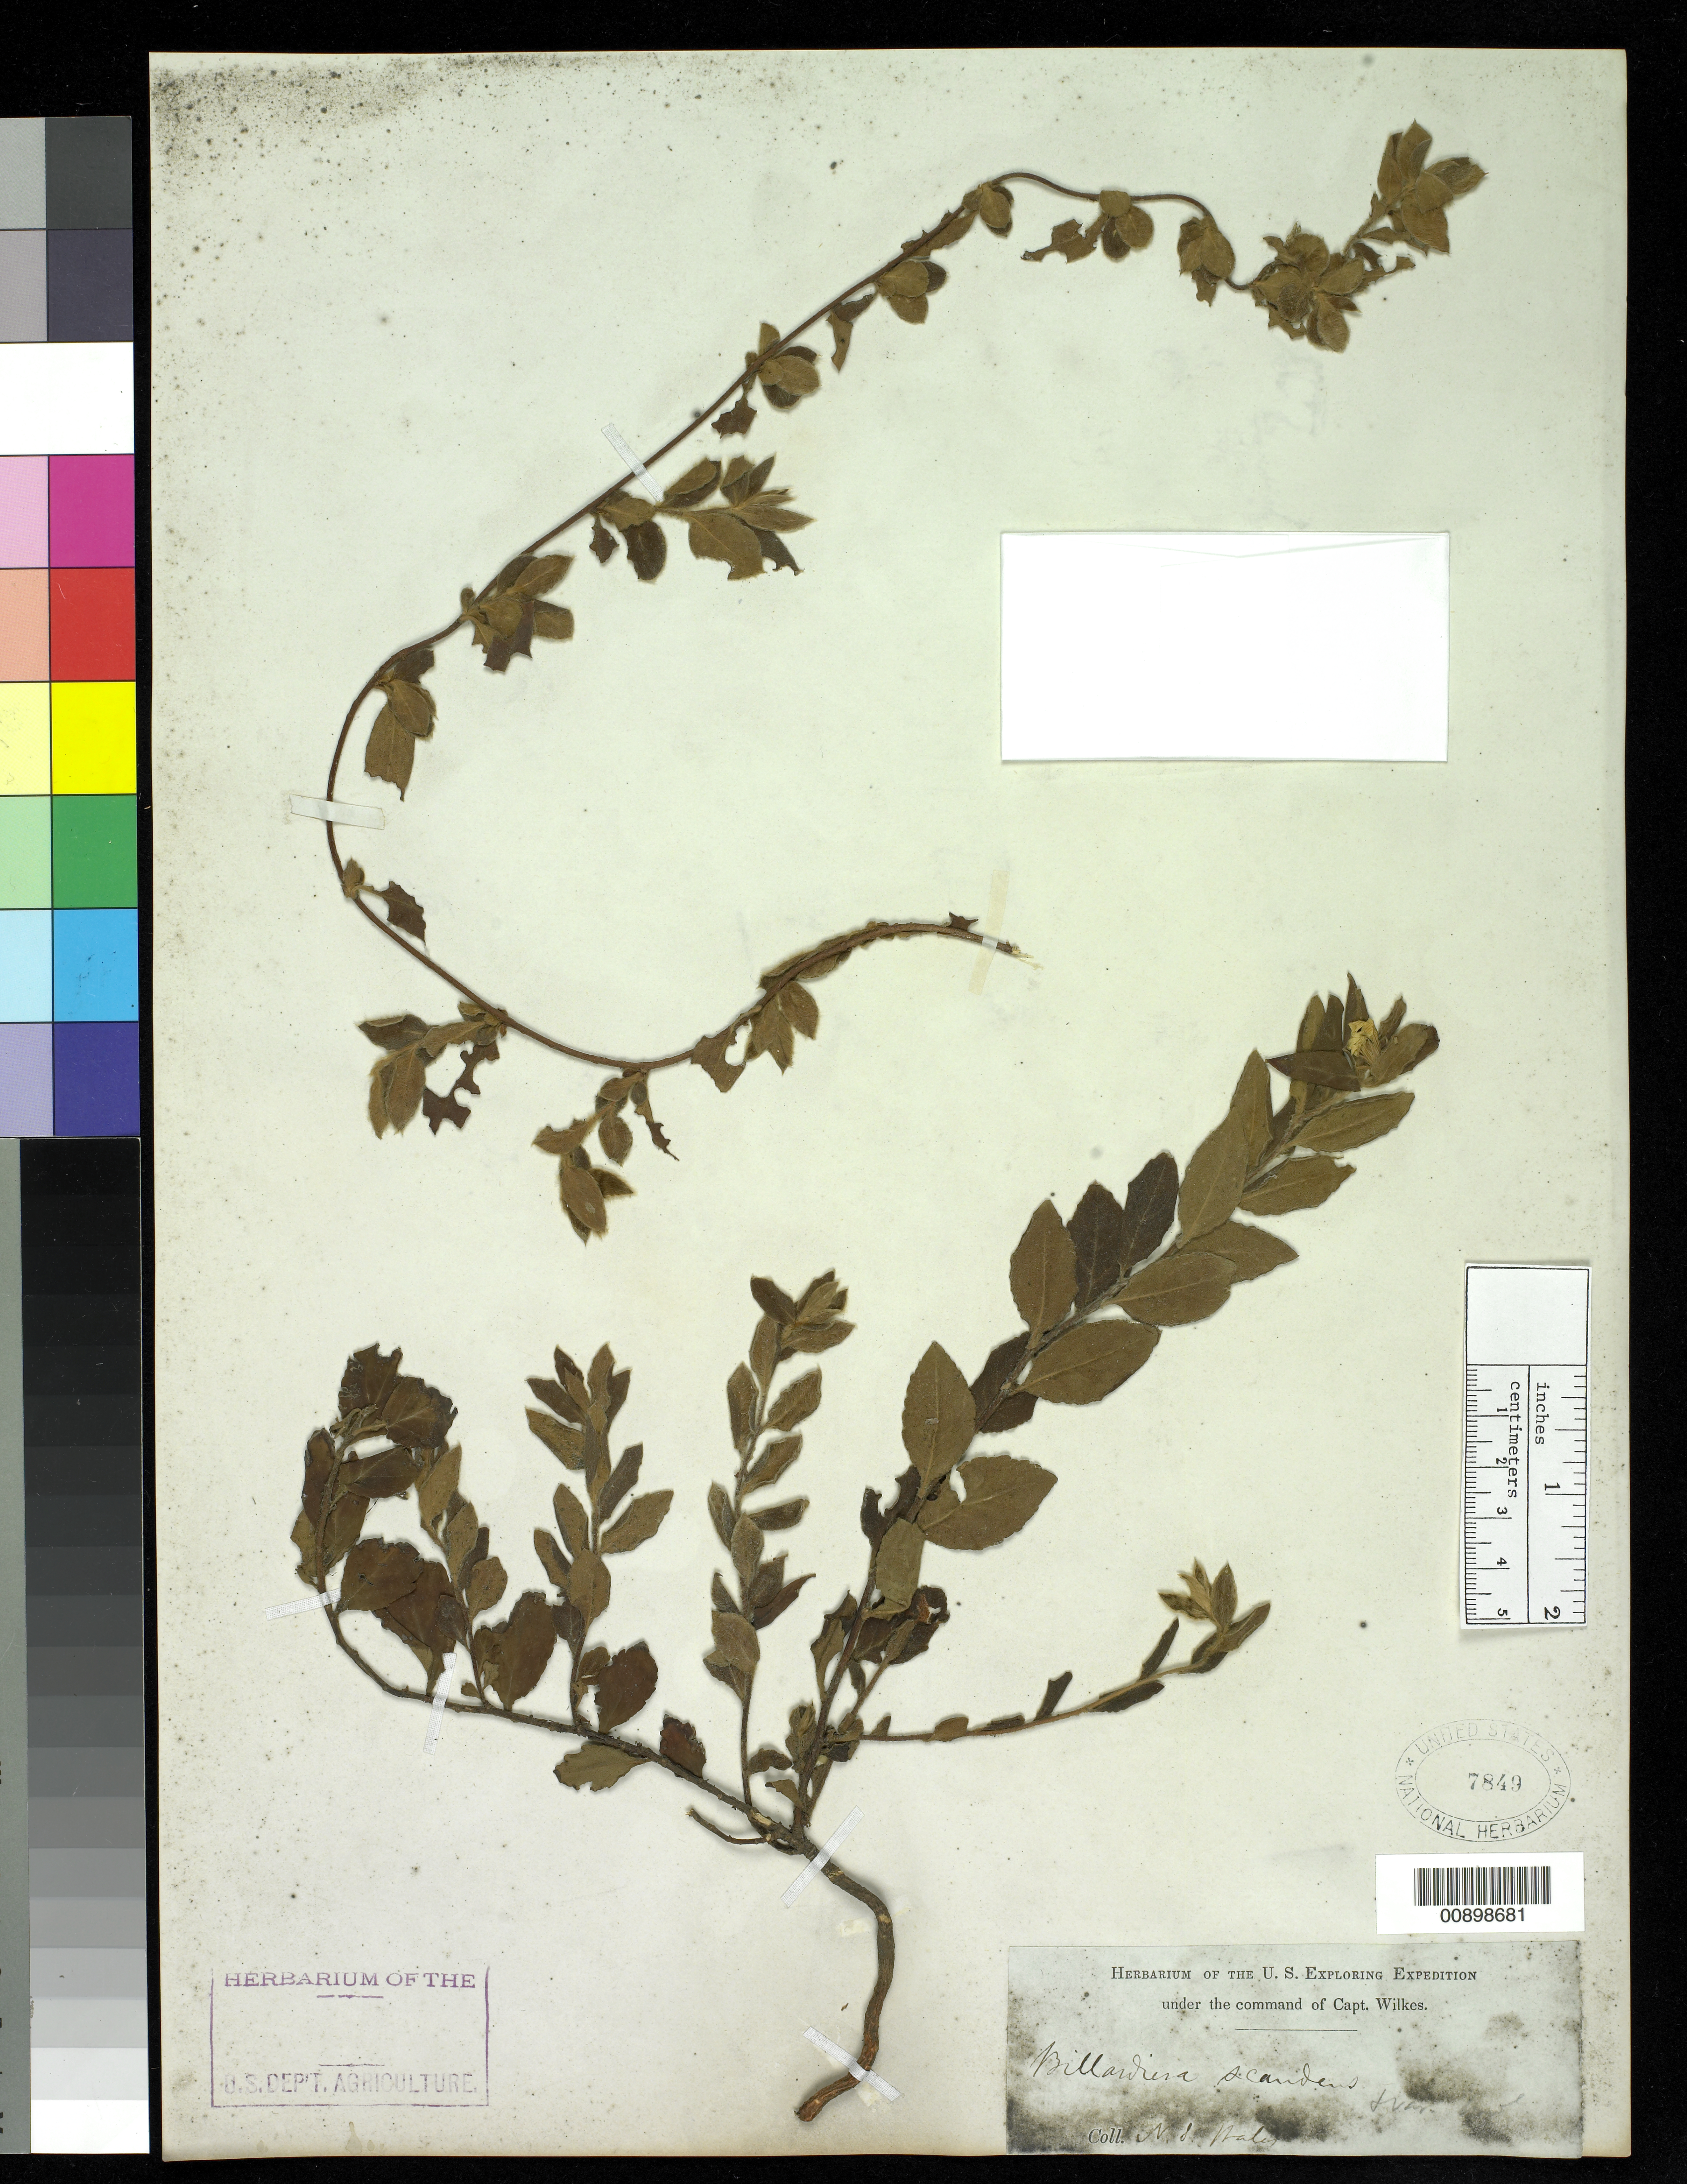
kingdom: Plantae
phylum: Tracheophyta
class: Magnoliopsida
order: Apiales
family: Pittosporaceae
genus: Billardiera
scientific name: Billardiera scandens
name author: Sm.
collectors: Wilkes Explor. Exped.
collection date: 1838/1842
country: Australia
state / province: New South Wales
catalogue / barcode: US 7849